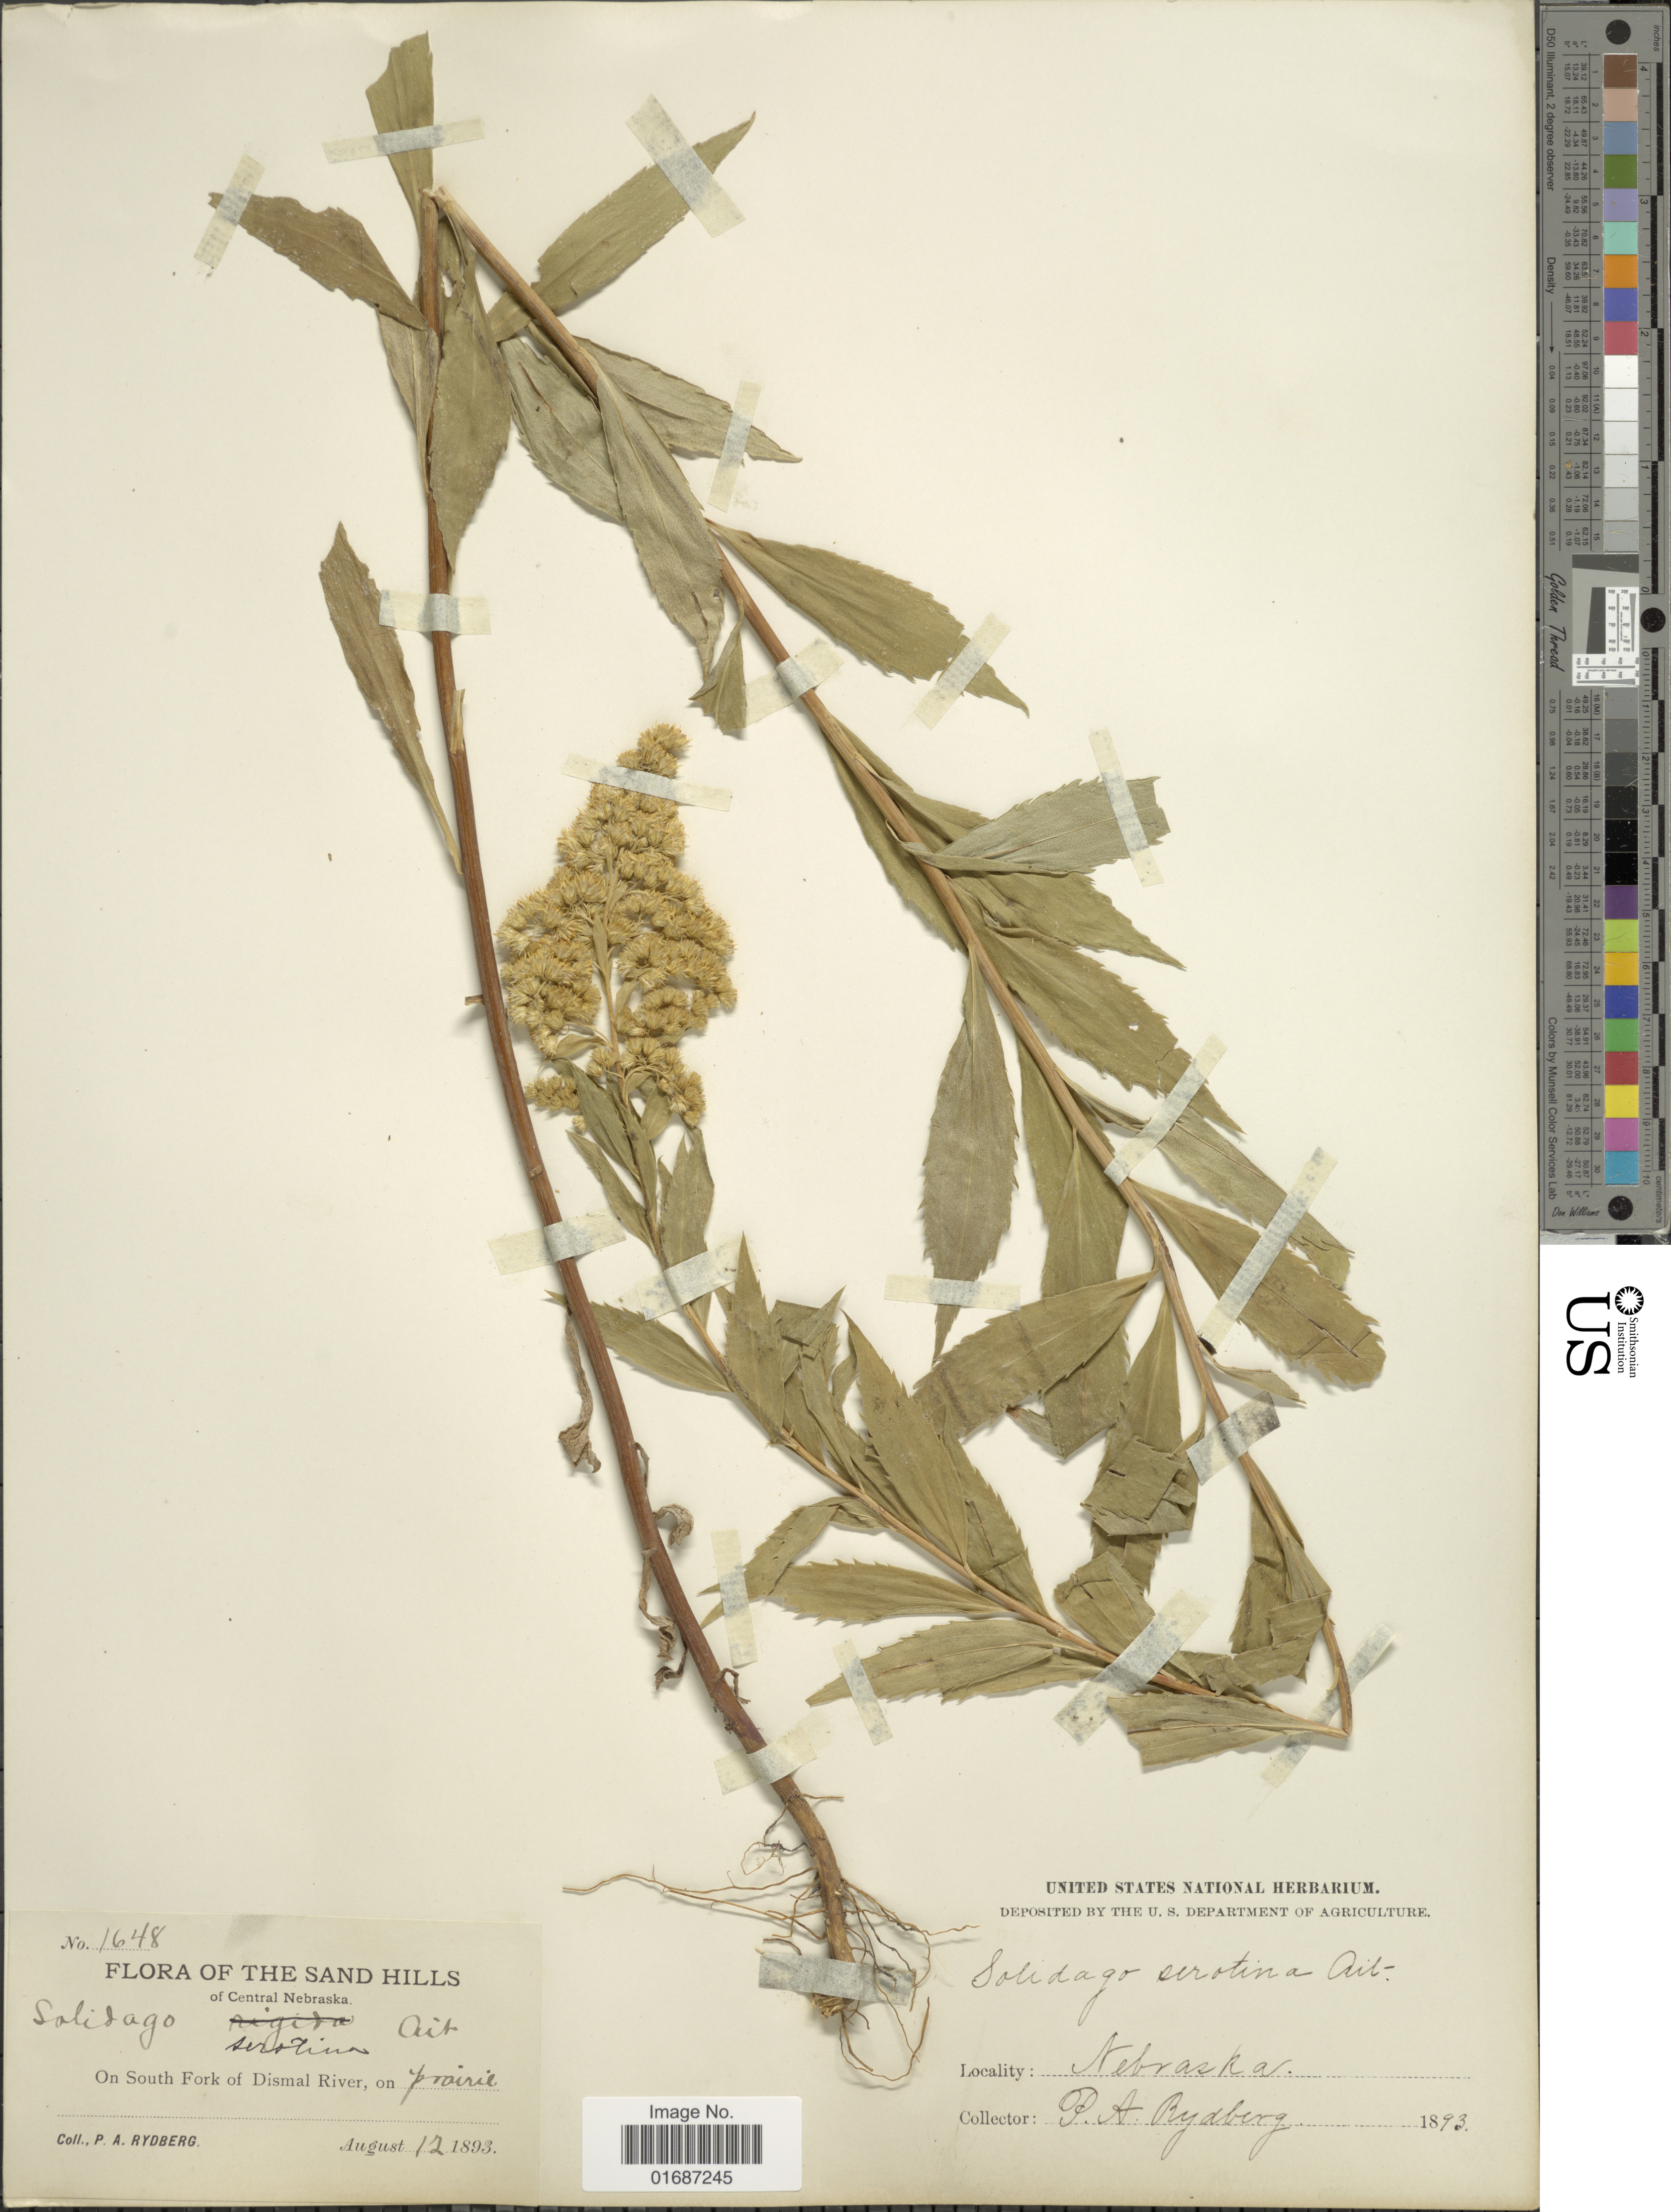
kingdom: Plantae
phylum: Tracheophyta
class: Magnoliopsida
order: Asterales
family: Asteraceae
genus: Solidago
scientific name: Solidago gigantea var. leiophylla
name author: Fernald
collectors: P. A. Rydberg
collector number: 1648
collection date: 1893-08-12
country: United States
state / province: Nebraska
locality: The Sand Hills of Central Nebraska, On South Fork of Dismal River, on prairie